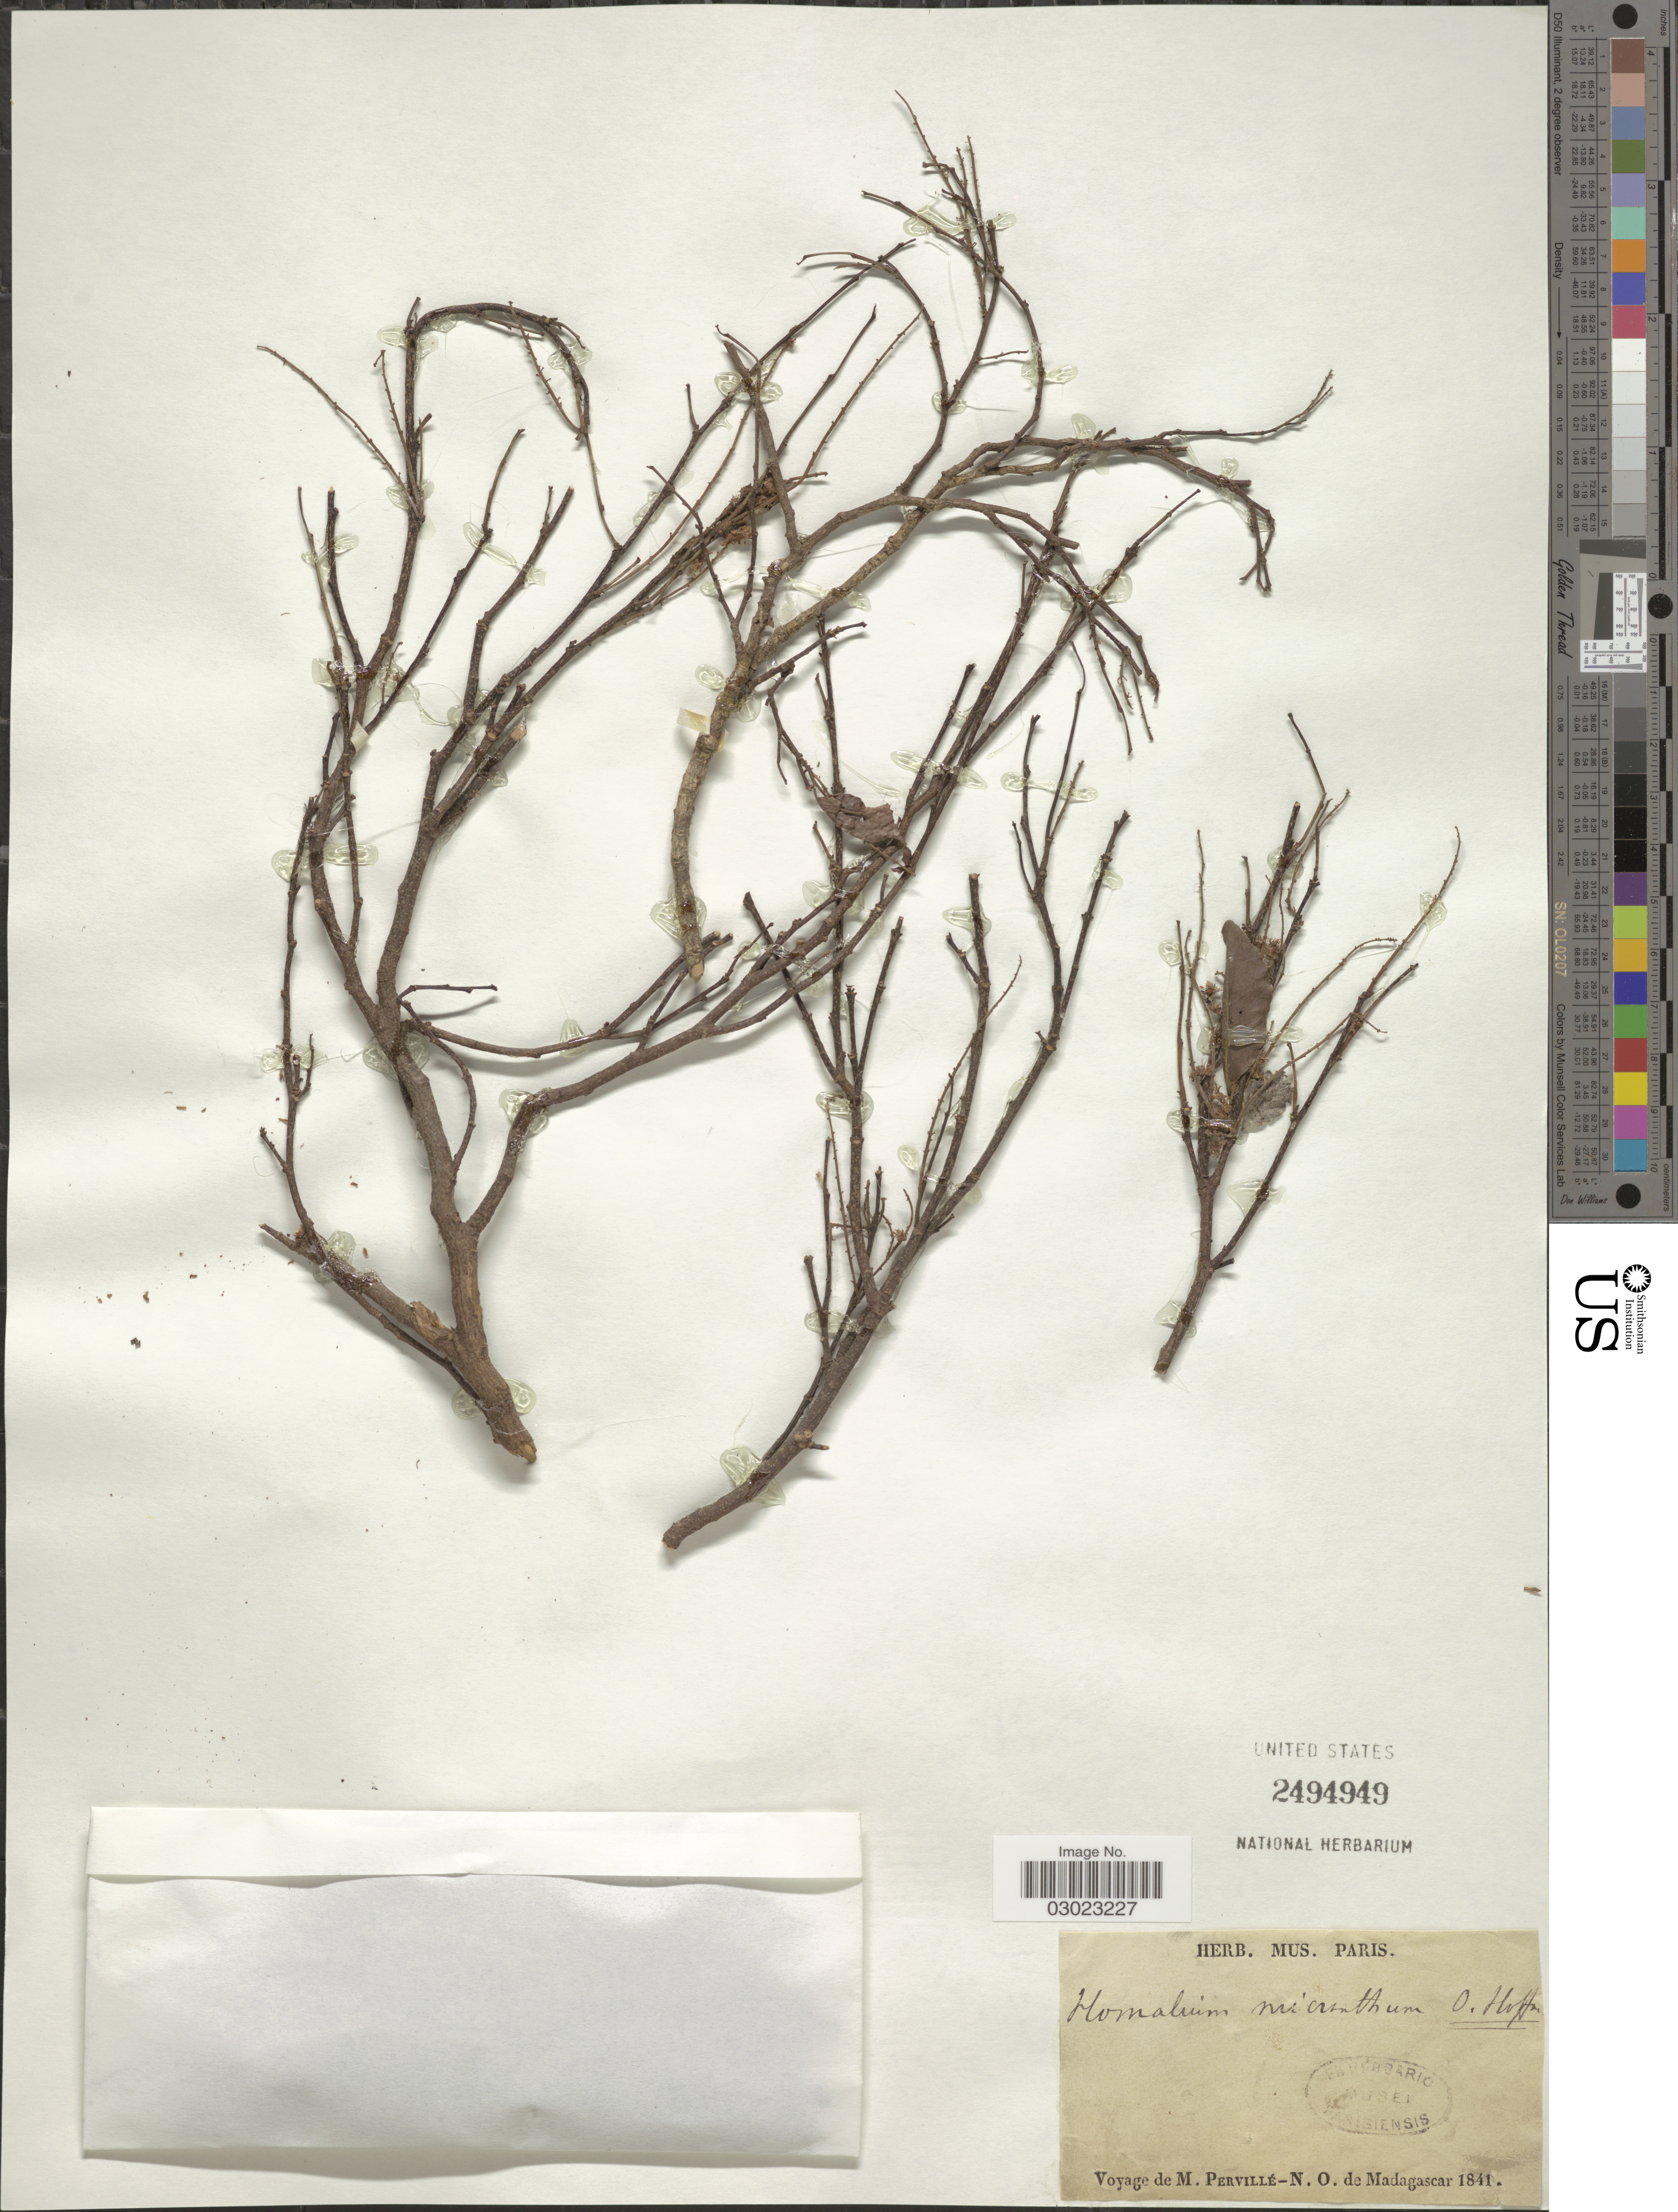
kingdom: Plantae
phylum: Tracheophyta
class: Magnoliopsida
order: Malpighiales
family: Salicaceae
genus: Homalium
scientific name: Homalium micranthum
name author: O. Hoffm.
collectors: M. Pervillé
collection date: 1841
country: Madagascar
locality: N. O. de Madagascar.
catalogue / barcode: US 2494949